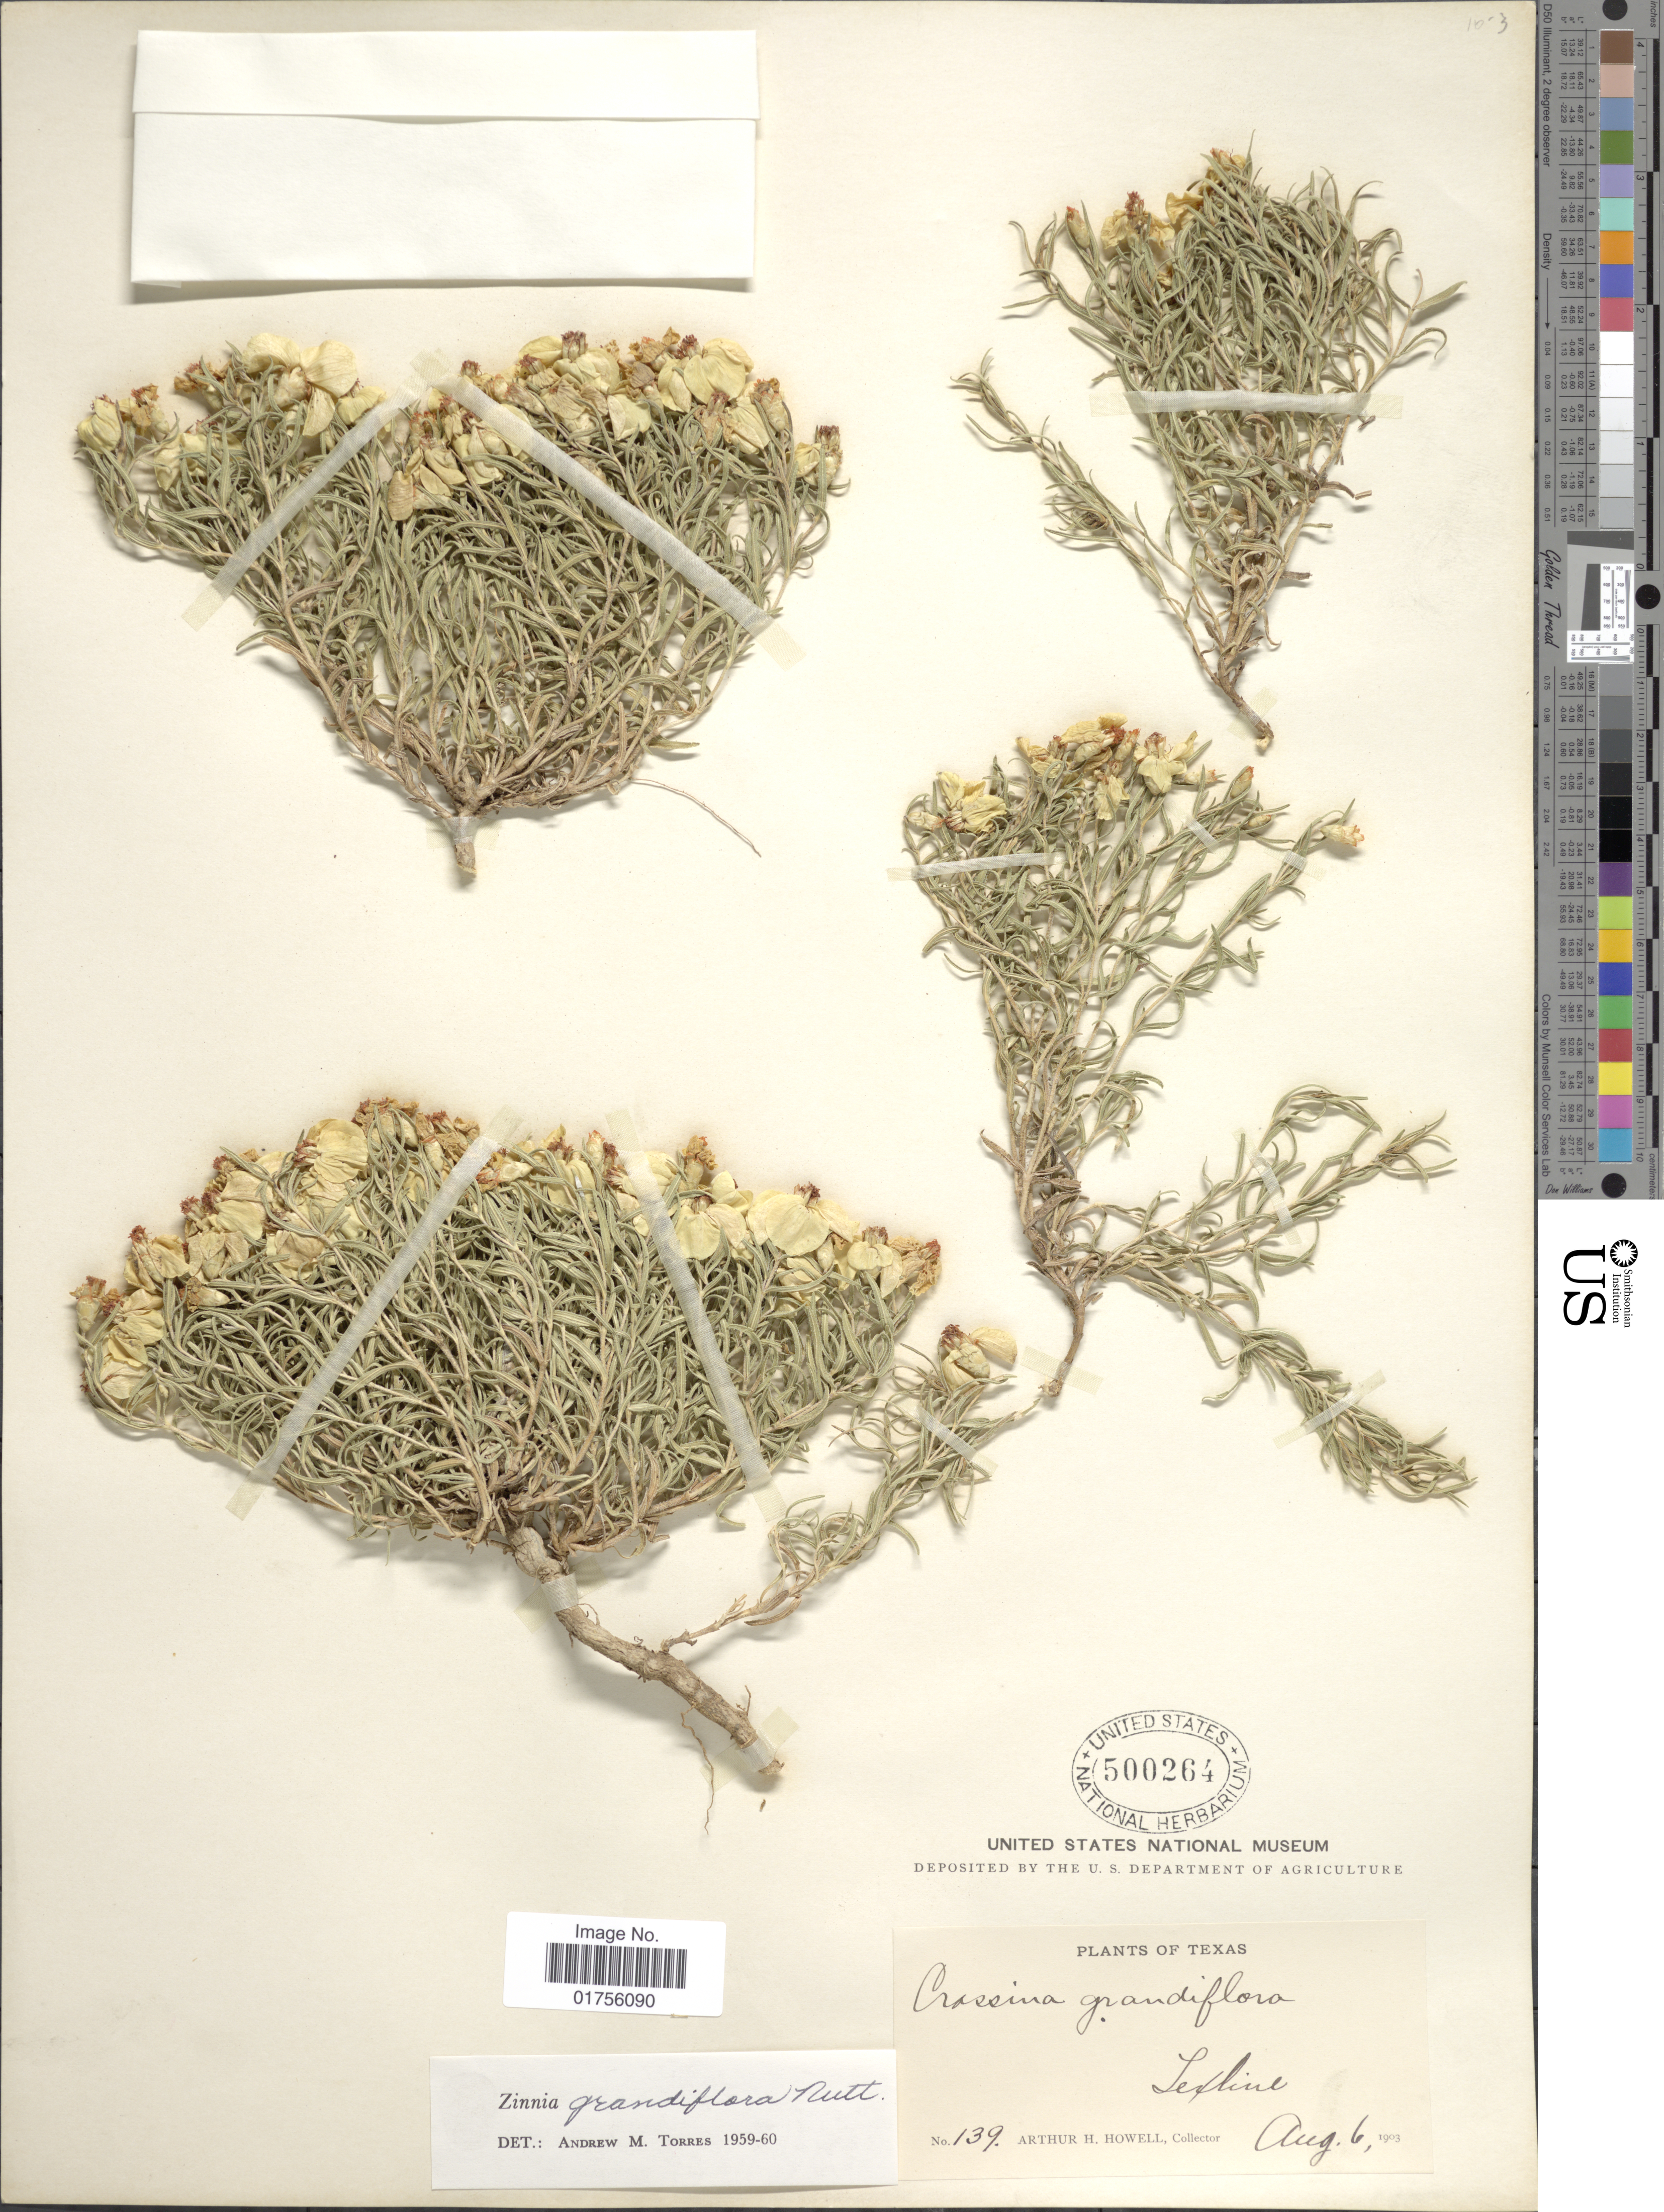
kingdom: Plantae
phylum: Tracheophyta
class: Magnoliopsida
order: Asterales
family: Asteraceae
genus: Zinnia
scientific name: Zinnia grandiflora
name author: Nutt.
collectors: A. H. Howell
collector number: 139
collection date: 1903-08-06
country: United States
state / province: Texas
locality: Lexline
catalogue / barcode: US 500264